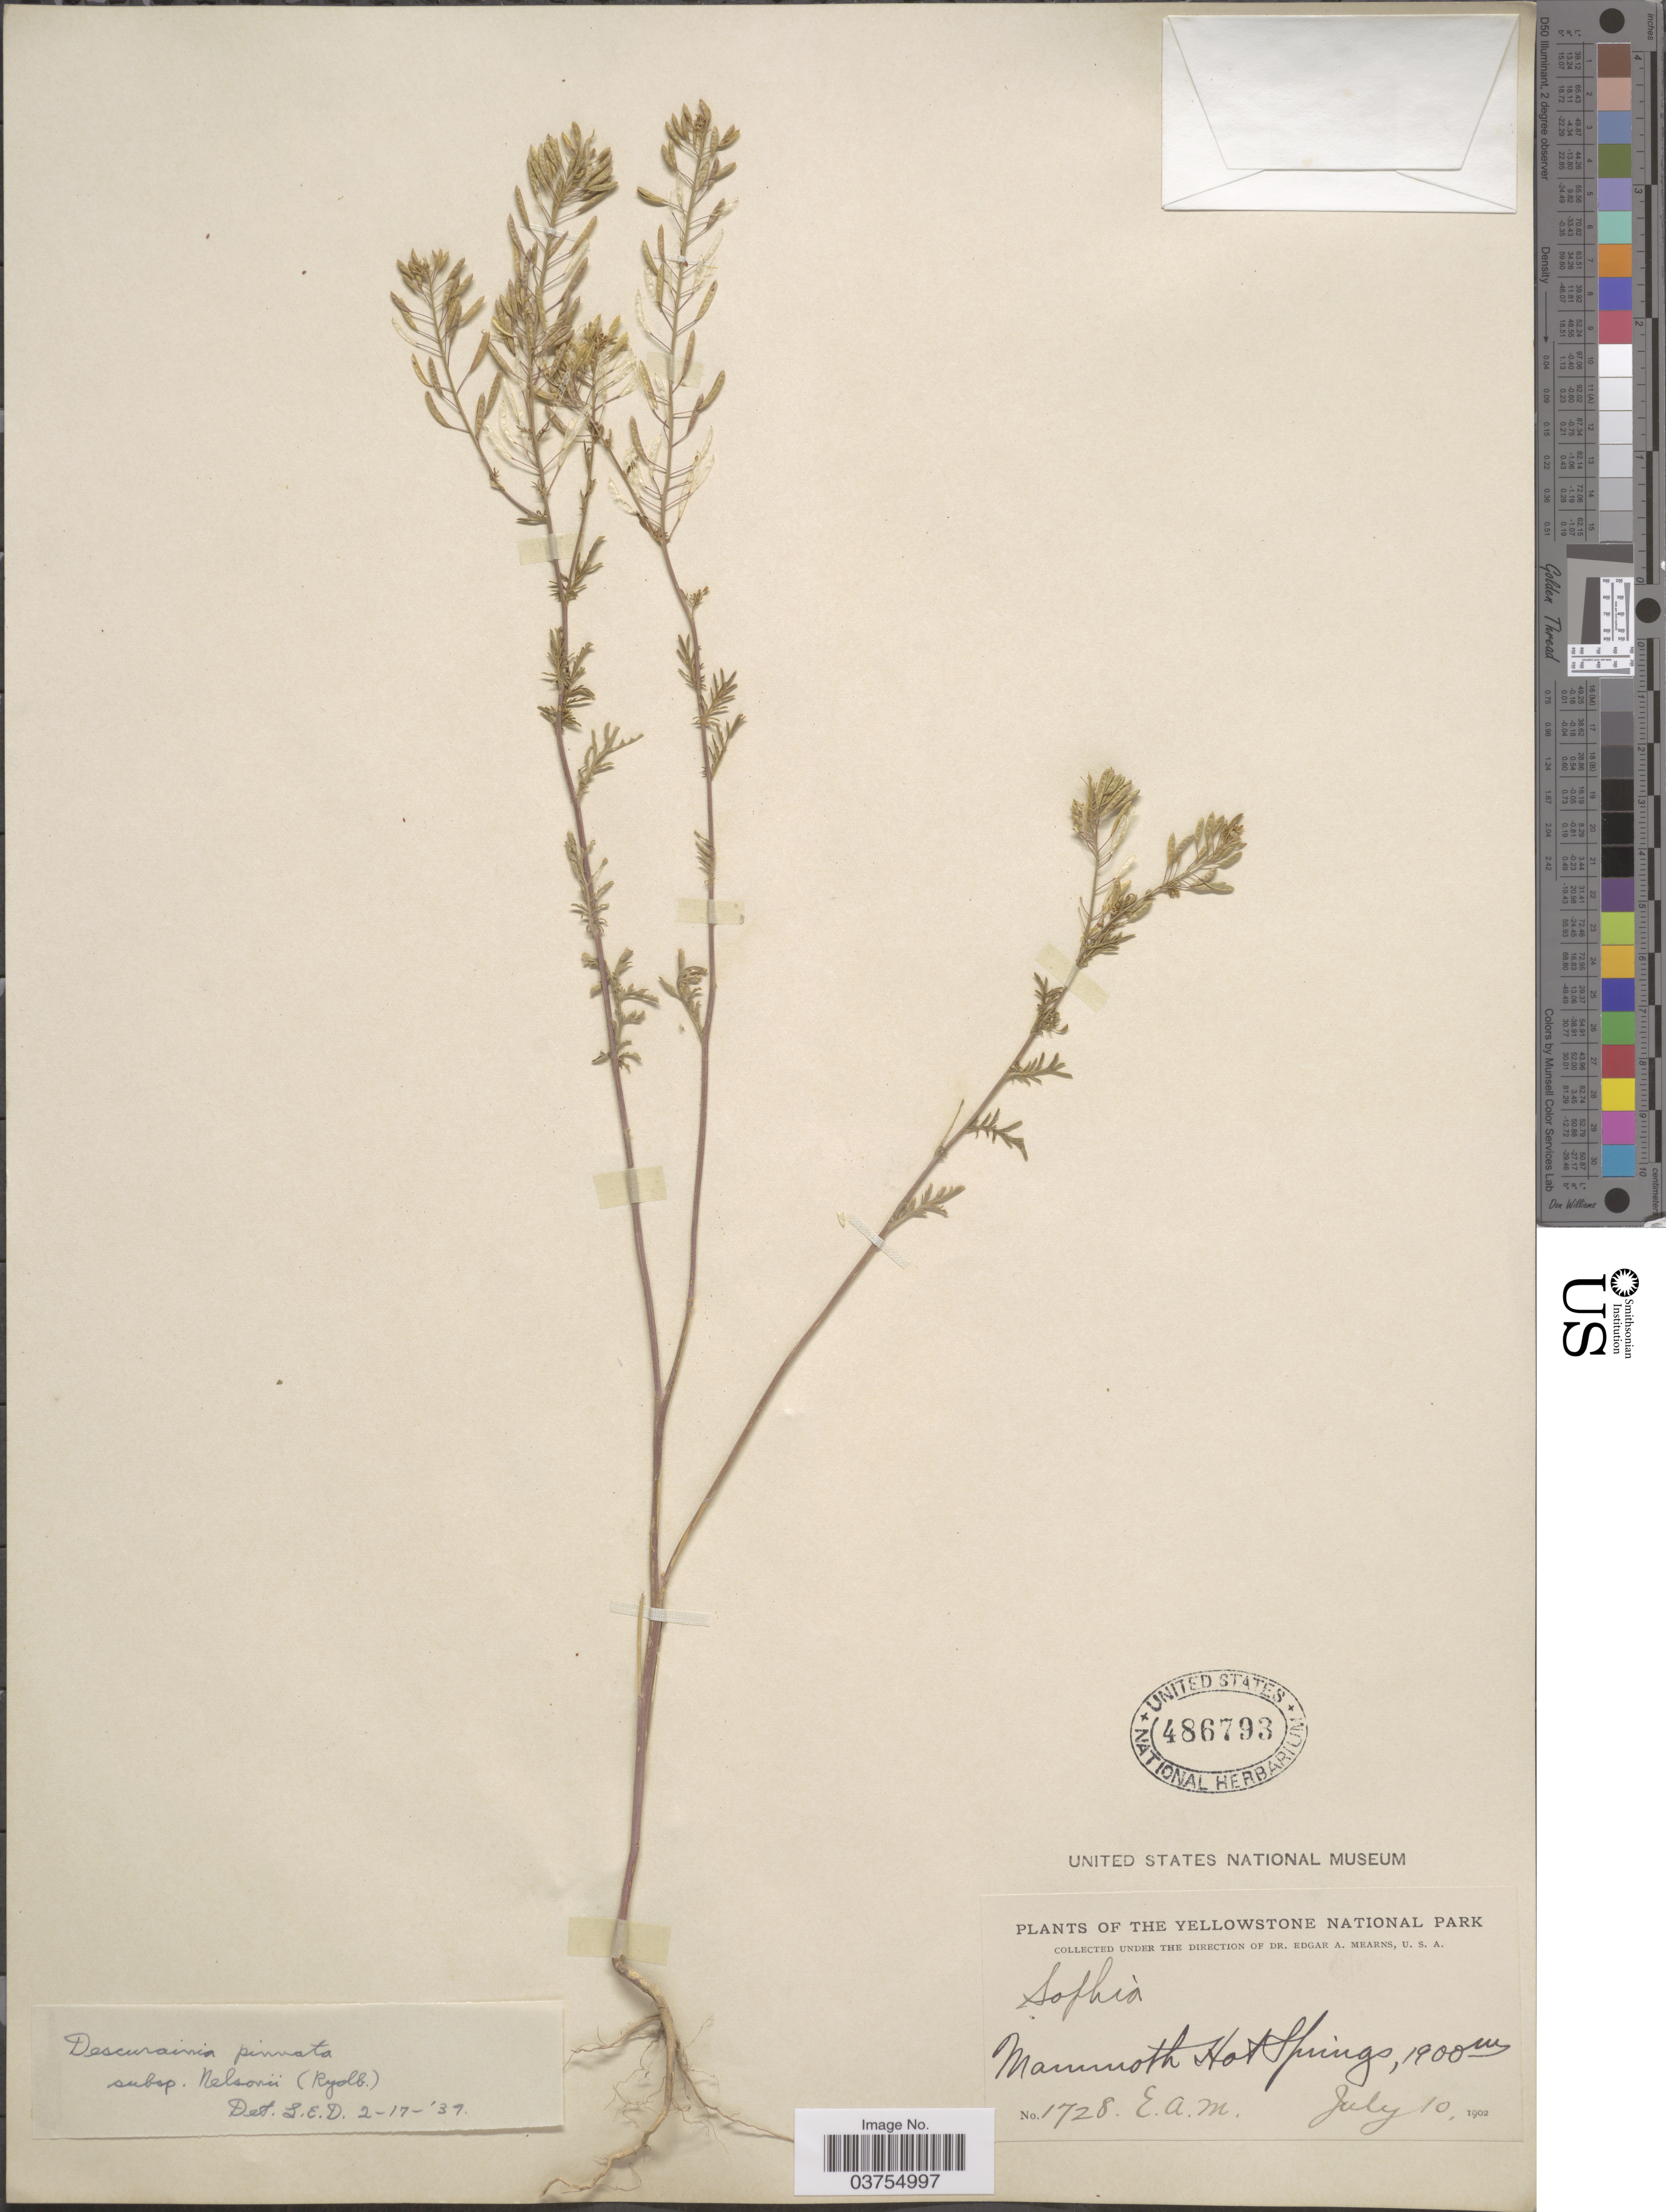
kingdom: Plantae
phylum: Tracheophyta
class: Magnoliopsida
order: Brassicales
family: Brassicaceae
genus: Descurainia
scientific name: Descurainia pinnata subsp. nelsonii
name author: (Rydb.) M. Peck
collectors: E. A. Mearns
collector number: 1728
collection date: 1902-07-10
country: United States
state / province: Wyoming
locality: The Yellowstone National Park. Mammoth Hot Springs.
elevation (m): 1900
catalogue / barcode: US 486793